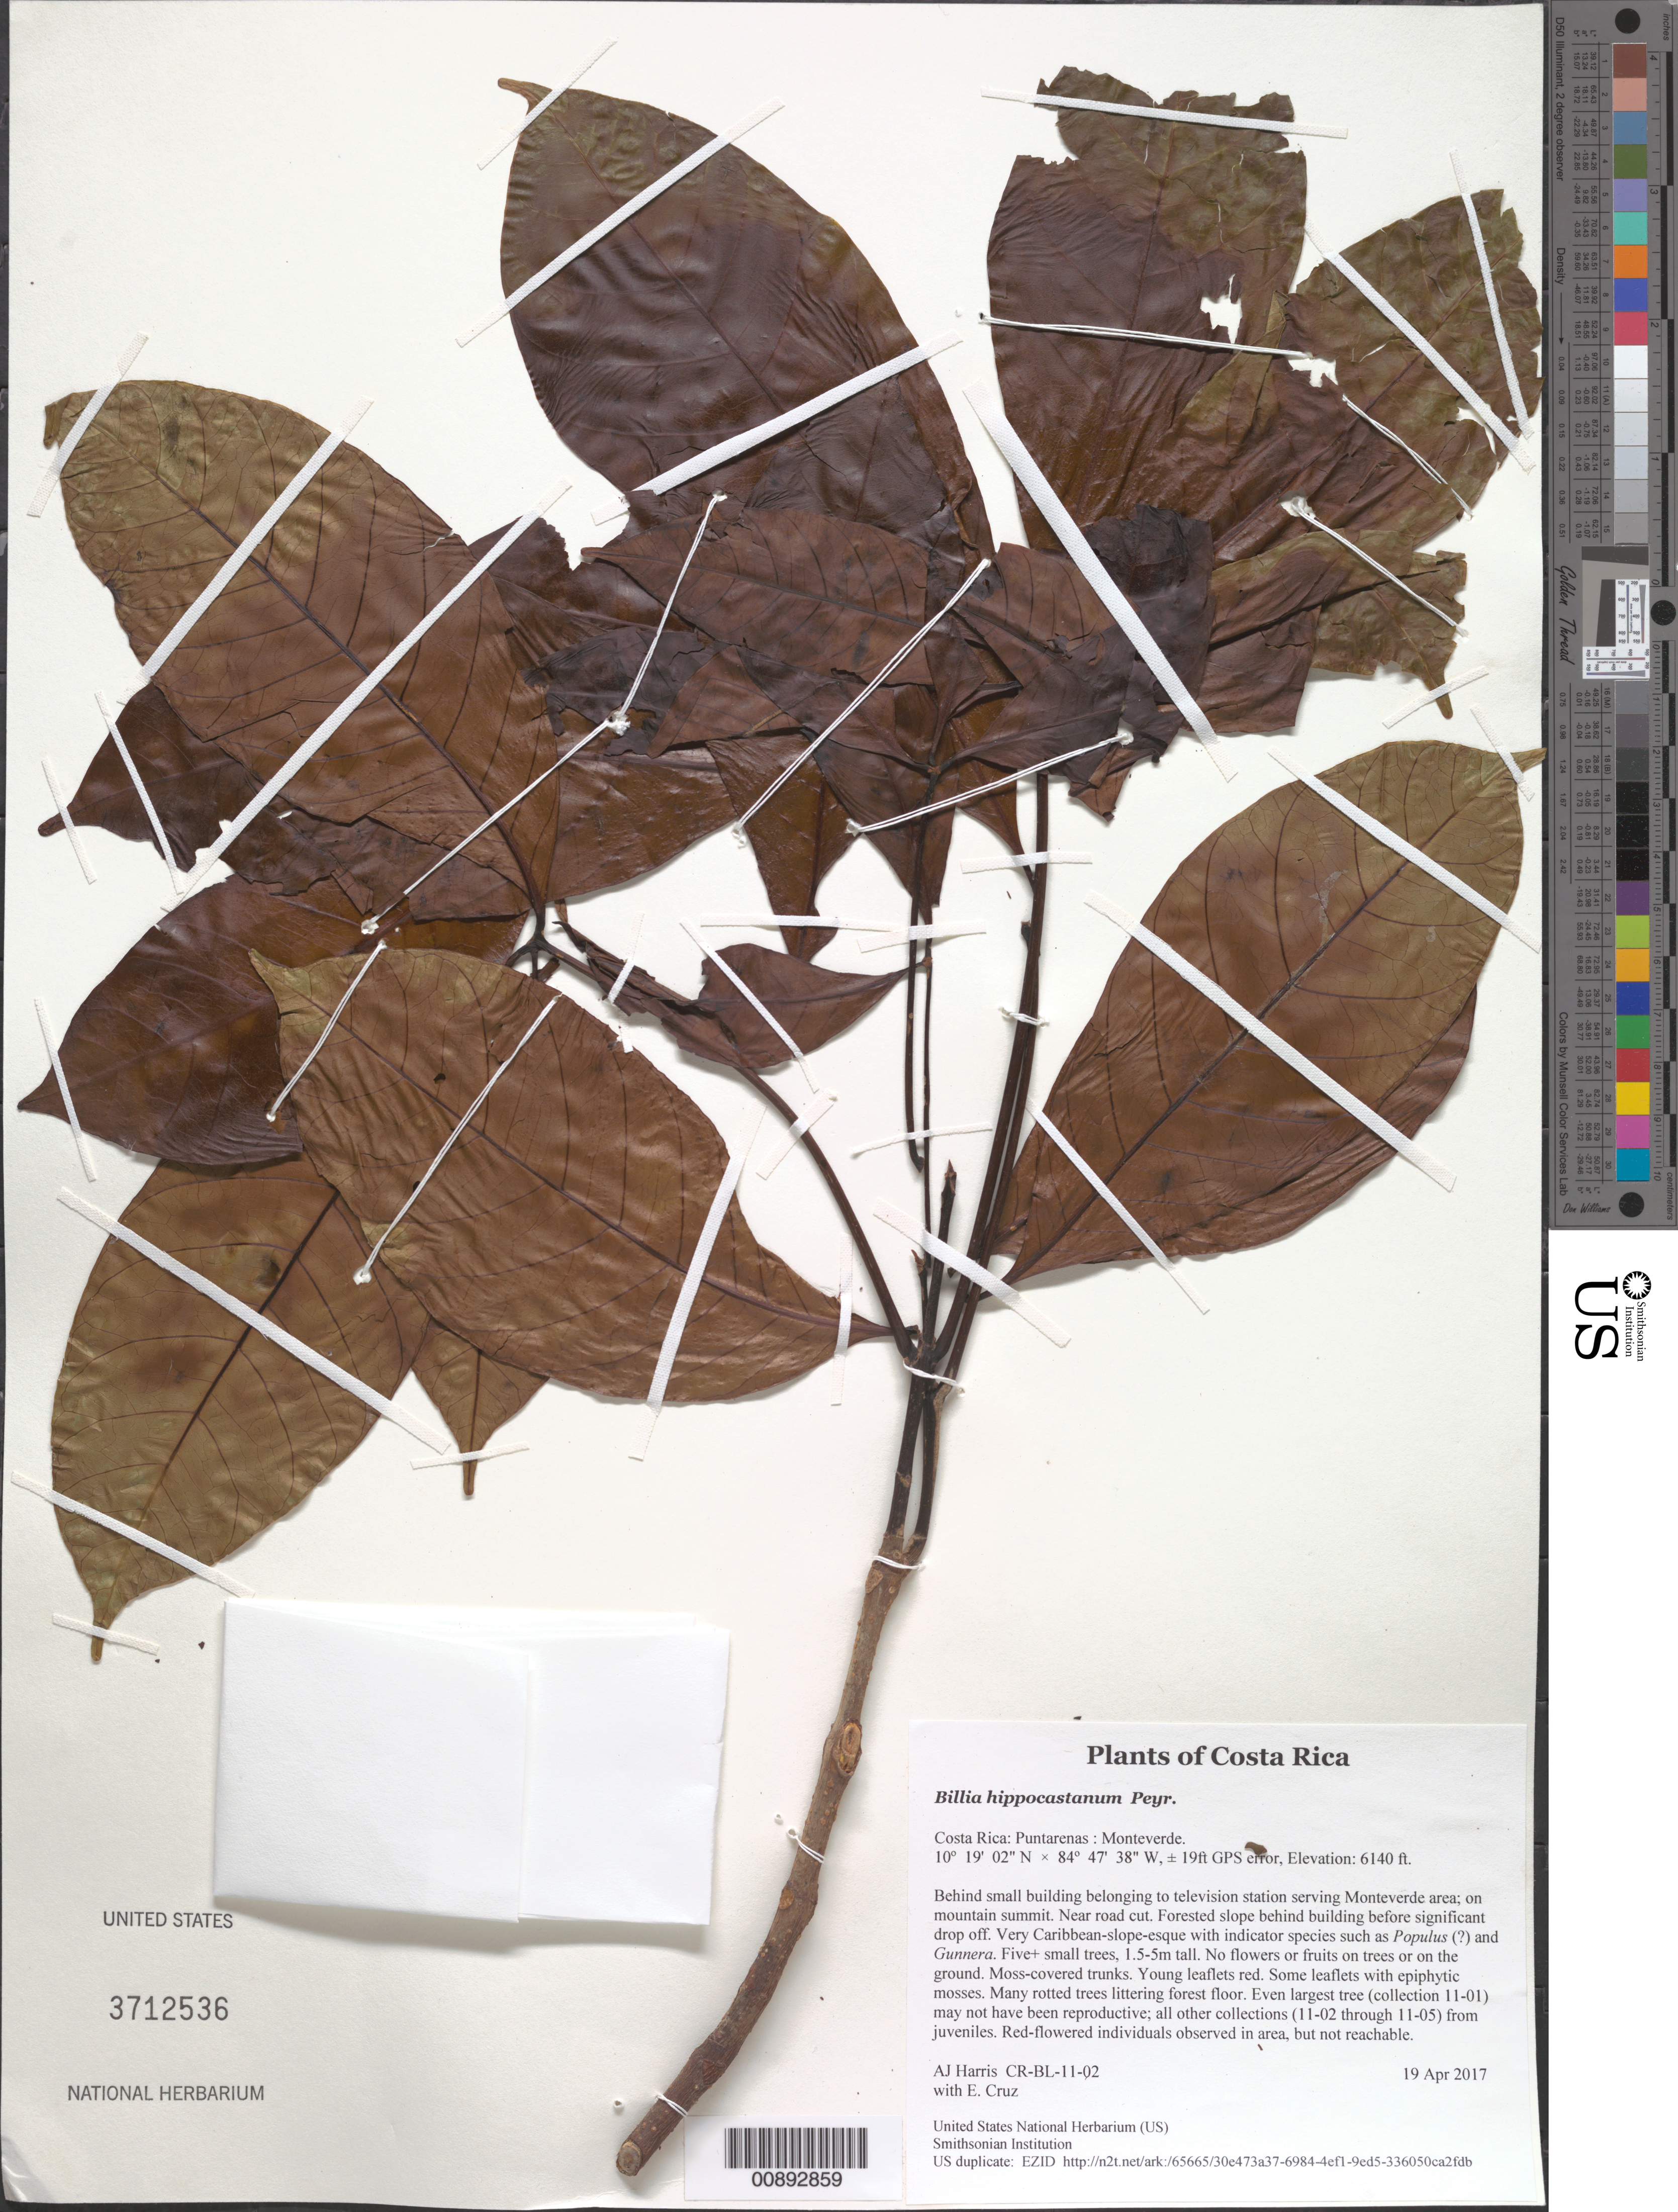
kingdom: Plantae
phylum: Tracheophyta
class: Magnoliopsida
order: Sapindales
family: Sapindaceae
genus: Billia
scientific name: Billia hippocastanum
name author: Peyr.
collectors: A. J. Harris & E. Cruz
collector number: CR-BL-11-02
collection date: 2017-04-18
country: Costa Rica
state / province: Puntarenas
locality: Monteverde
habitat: Forested slope behind building before significant drop off. Very Caribbean-slope-esque with indicator species such as Populus (?) and Gunnera.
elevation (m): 1871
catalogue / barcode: US 3712536